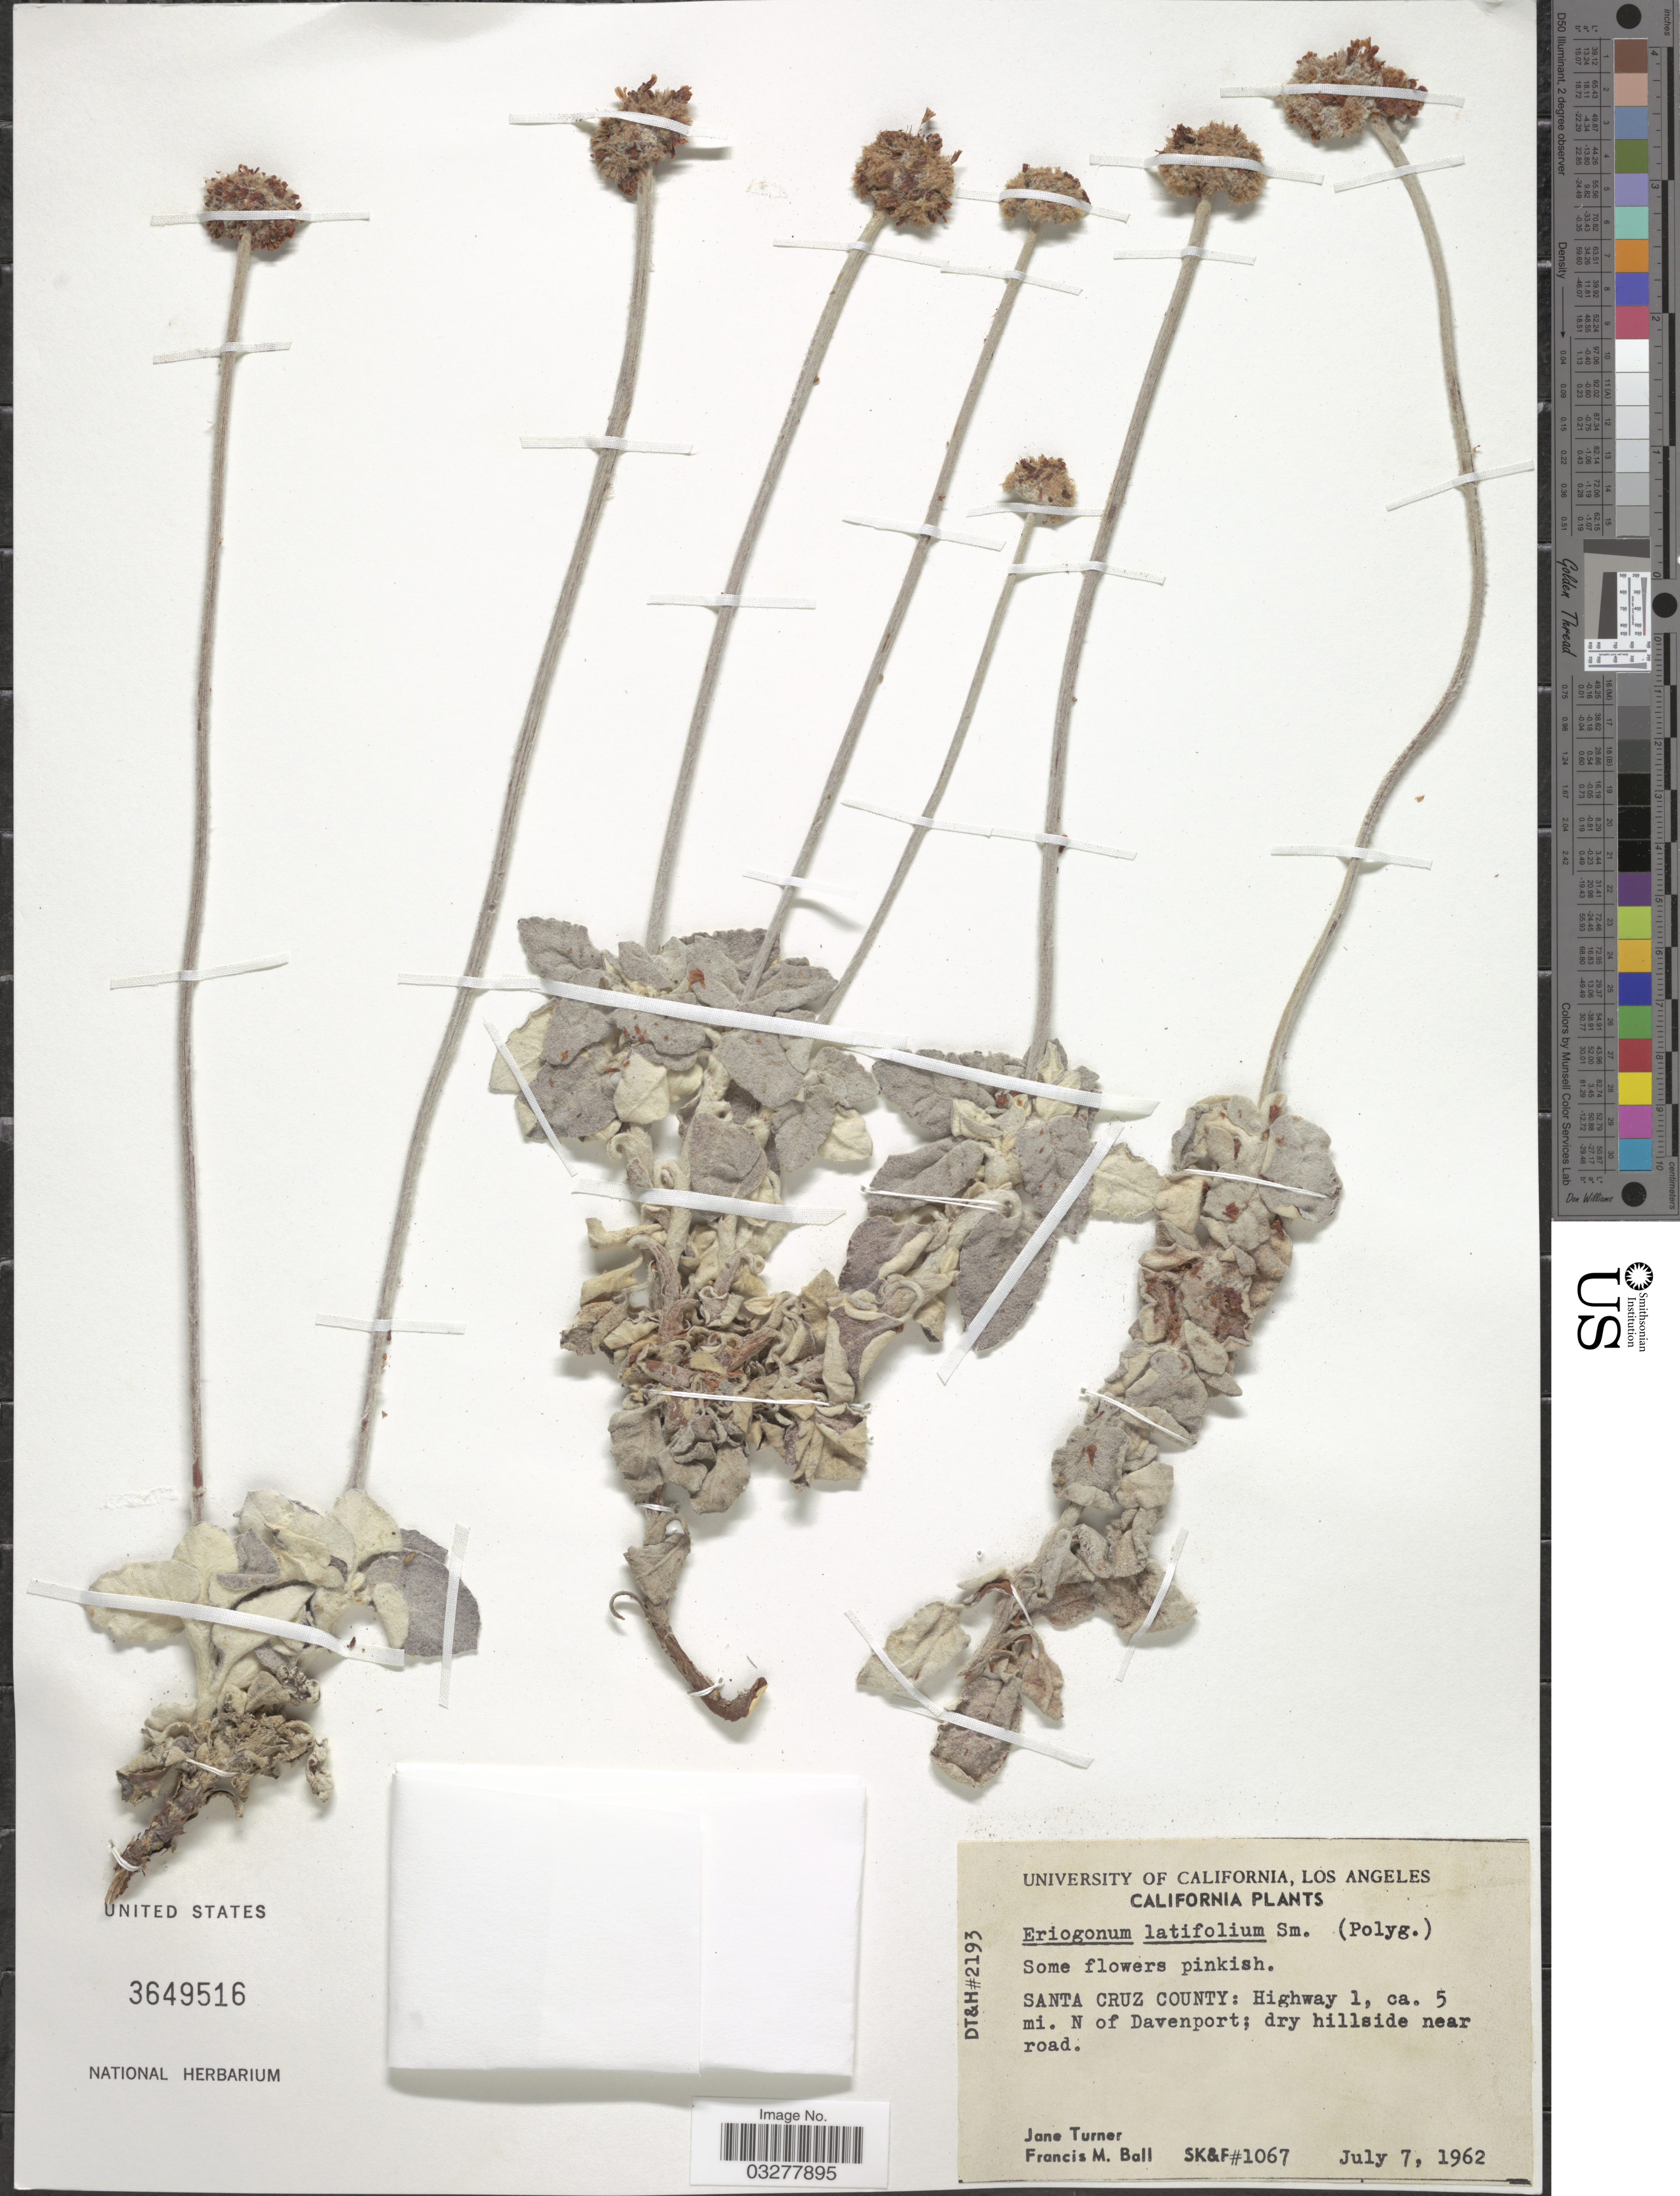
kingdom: Plantae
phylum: Tracheophyta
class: Magnoliopsida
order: Caryophyllales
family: Polygonaceae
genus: Eriogonum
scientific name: Eriogonum latifolium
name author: Sm.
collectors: J. Turner & F. Ball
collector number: SK&F#1067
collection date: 1962-07-07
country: United States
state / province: California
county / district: Santa Cruz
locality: Santa Cruz County: Highway 1, ca. 5 mi. N of Davenport.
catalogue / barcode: US 3649516